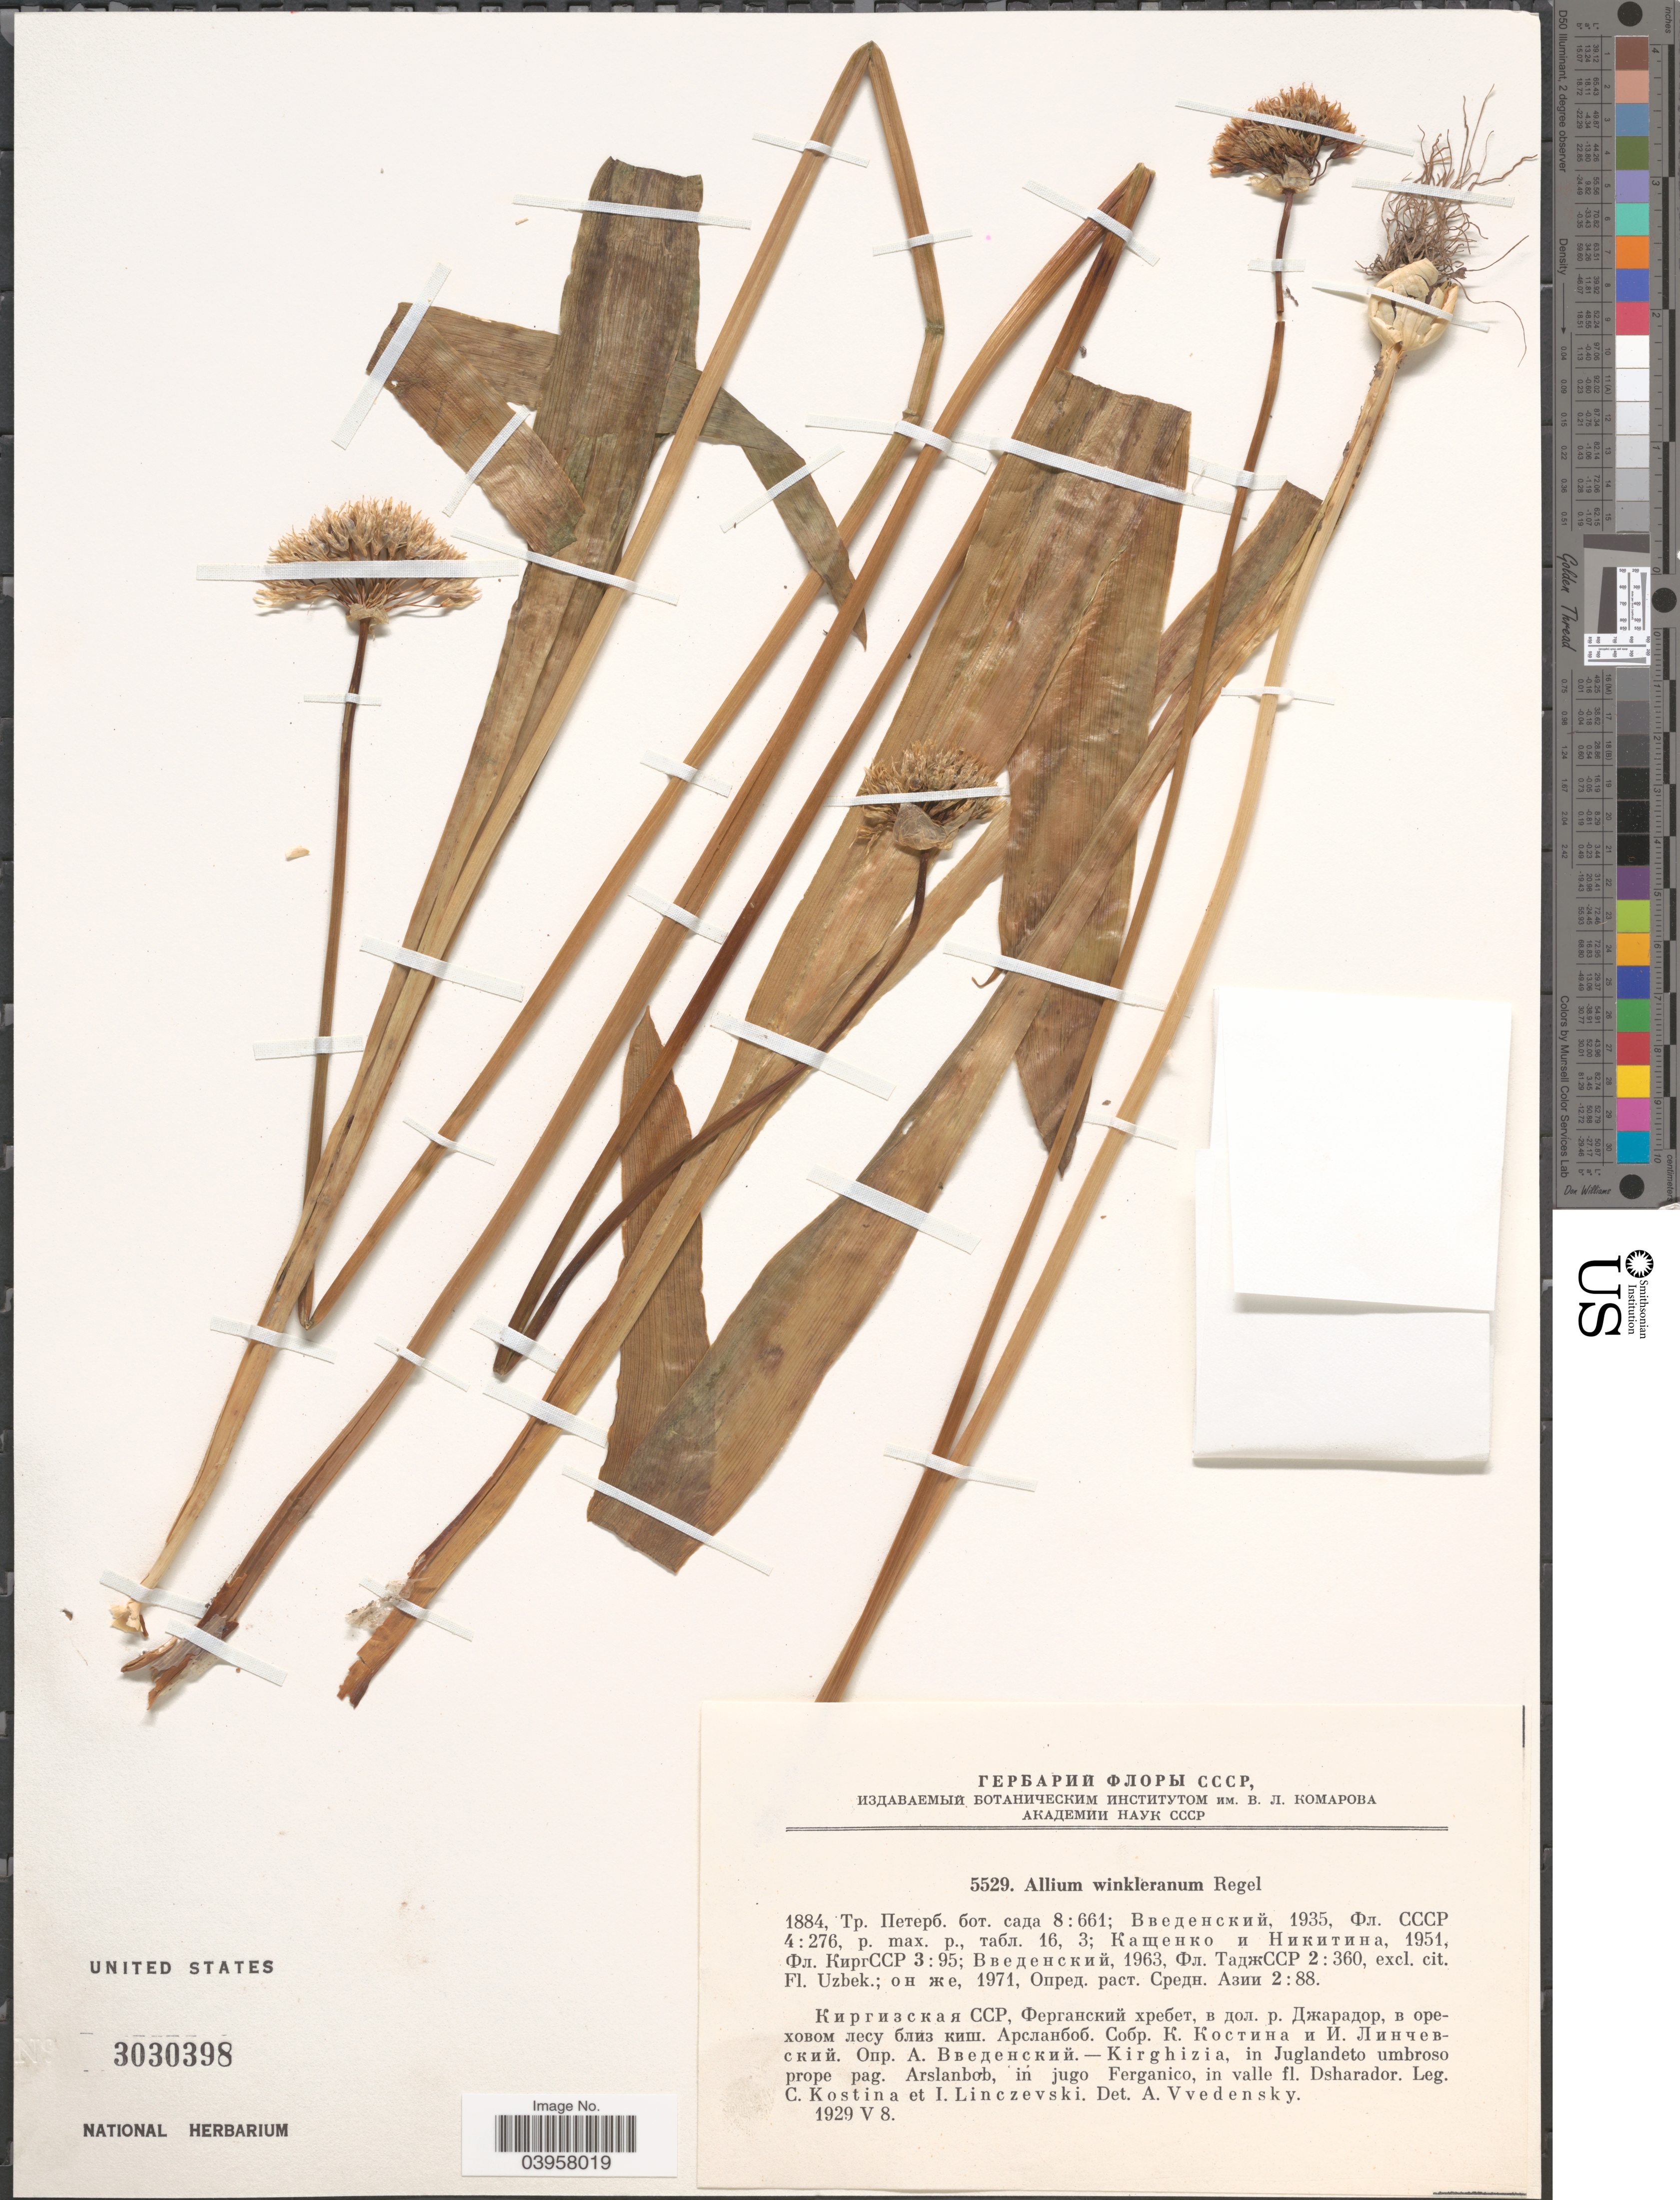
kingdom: Plantae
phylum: Tracheophyta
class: Liliopsida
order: Asparagales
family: Amaryllidaceae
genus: Allium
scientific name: Allium winklerianum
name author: Regel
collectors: C. Kostina & I. Linczevski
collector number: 5529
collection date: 1929-05-08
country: Kyrgyzstan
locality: Kirghizia, in Juglandeto umbroso prope pag. Arslanbob, in jugo Ferganico, in valle fl. Dsharador.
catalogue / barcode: US 3030398